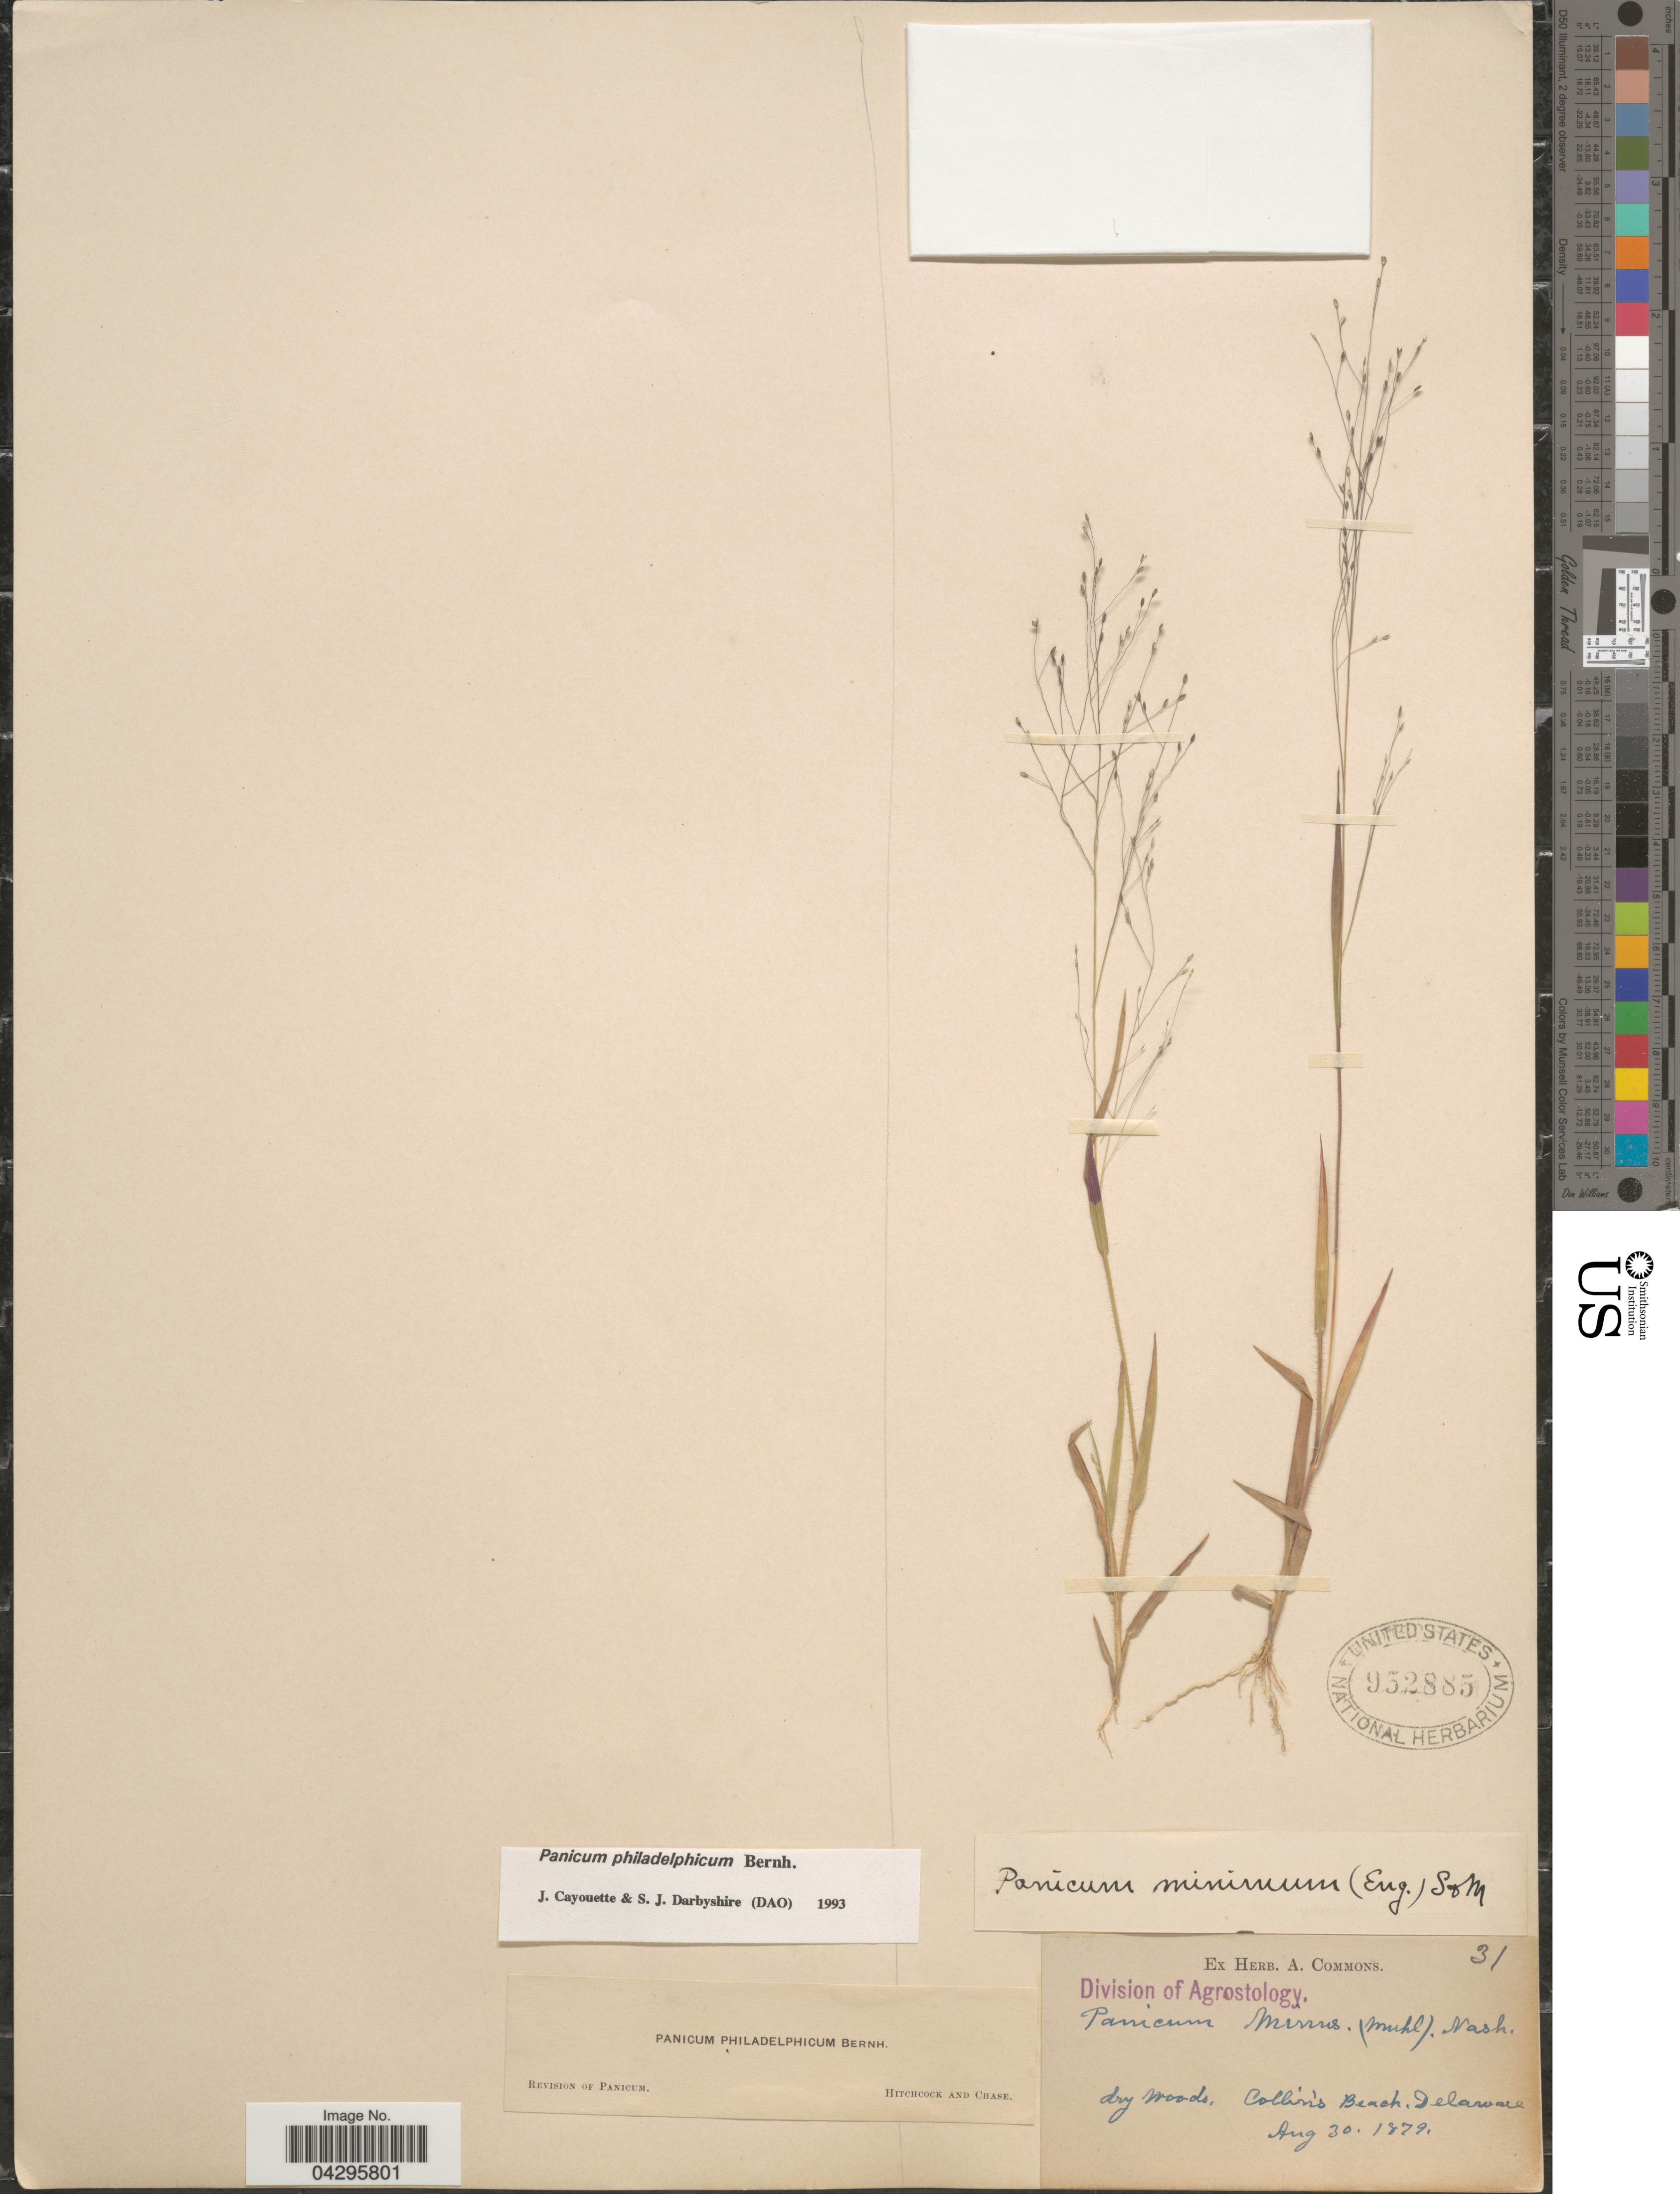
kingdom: Plantae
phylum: Tracheophyta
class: Liliopsida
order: Poales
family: Poaceae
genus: Panicum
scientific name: Panicum philadelphicum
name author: Bernh. ex Trin.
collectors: ex herb. A. Commons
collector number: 31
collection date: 1879-08-30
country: United States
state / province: Delaware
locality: Dry woods. Collin's Beach.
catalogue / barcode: US 952885